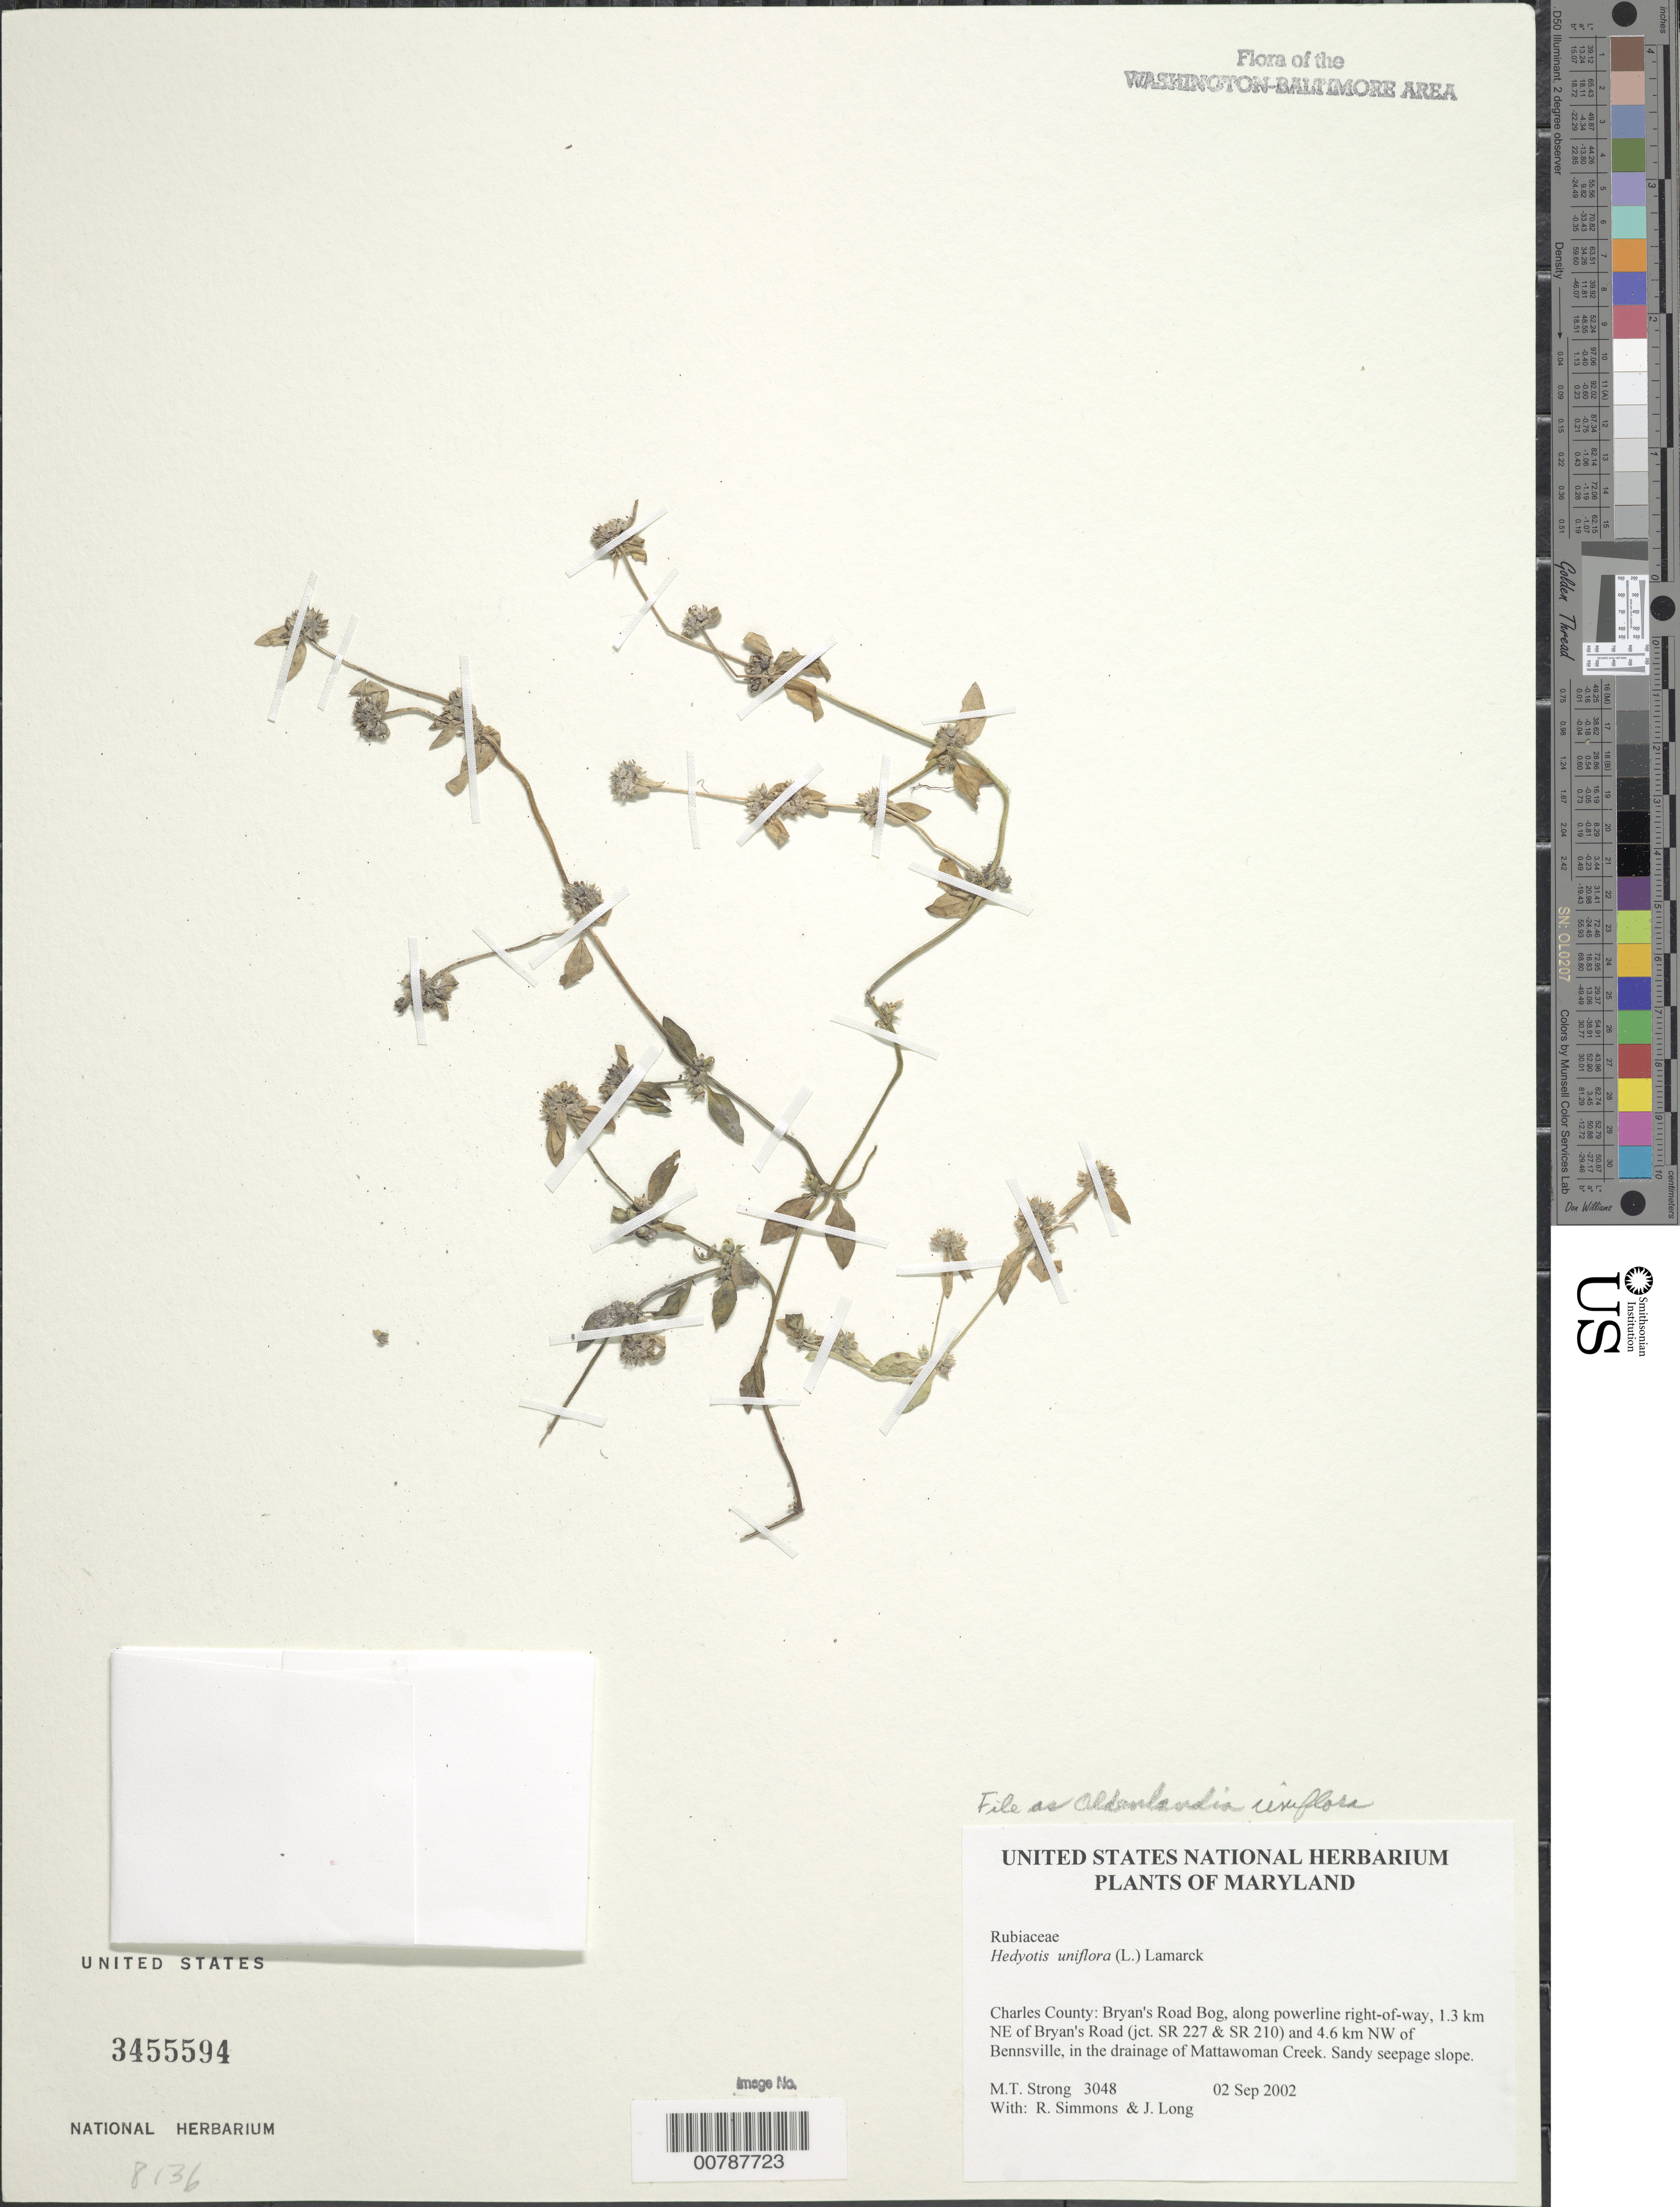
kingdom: Plantae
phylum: Tracheophyta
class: Magnoliopsida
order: Gentianales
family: Rubiaceae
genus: Oldenlandia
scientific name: Oldenlandia uniflora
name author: L.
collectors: M. T. Strong, R. Simmons & J. Long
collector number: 3048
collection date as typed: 02 Sep 2002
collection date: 2002-09-02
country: United States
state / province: Maryland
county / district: Charles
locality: Bryan's Road Bog, along powerline right-of-way, 1.3 km NE of Bryan's Road (jct. SR 227 & SR 210) and 4.6 km NW of Bennsville, in the drainage of Mattawoman Creek.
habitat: Sandy seepage slope.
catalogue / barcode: US 3455594